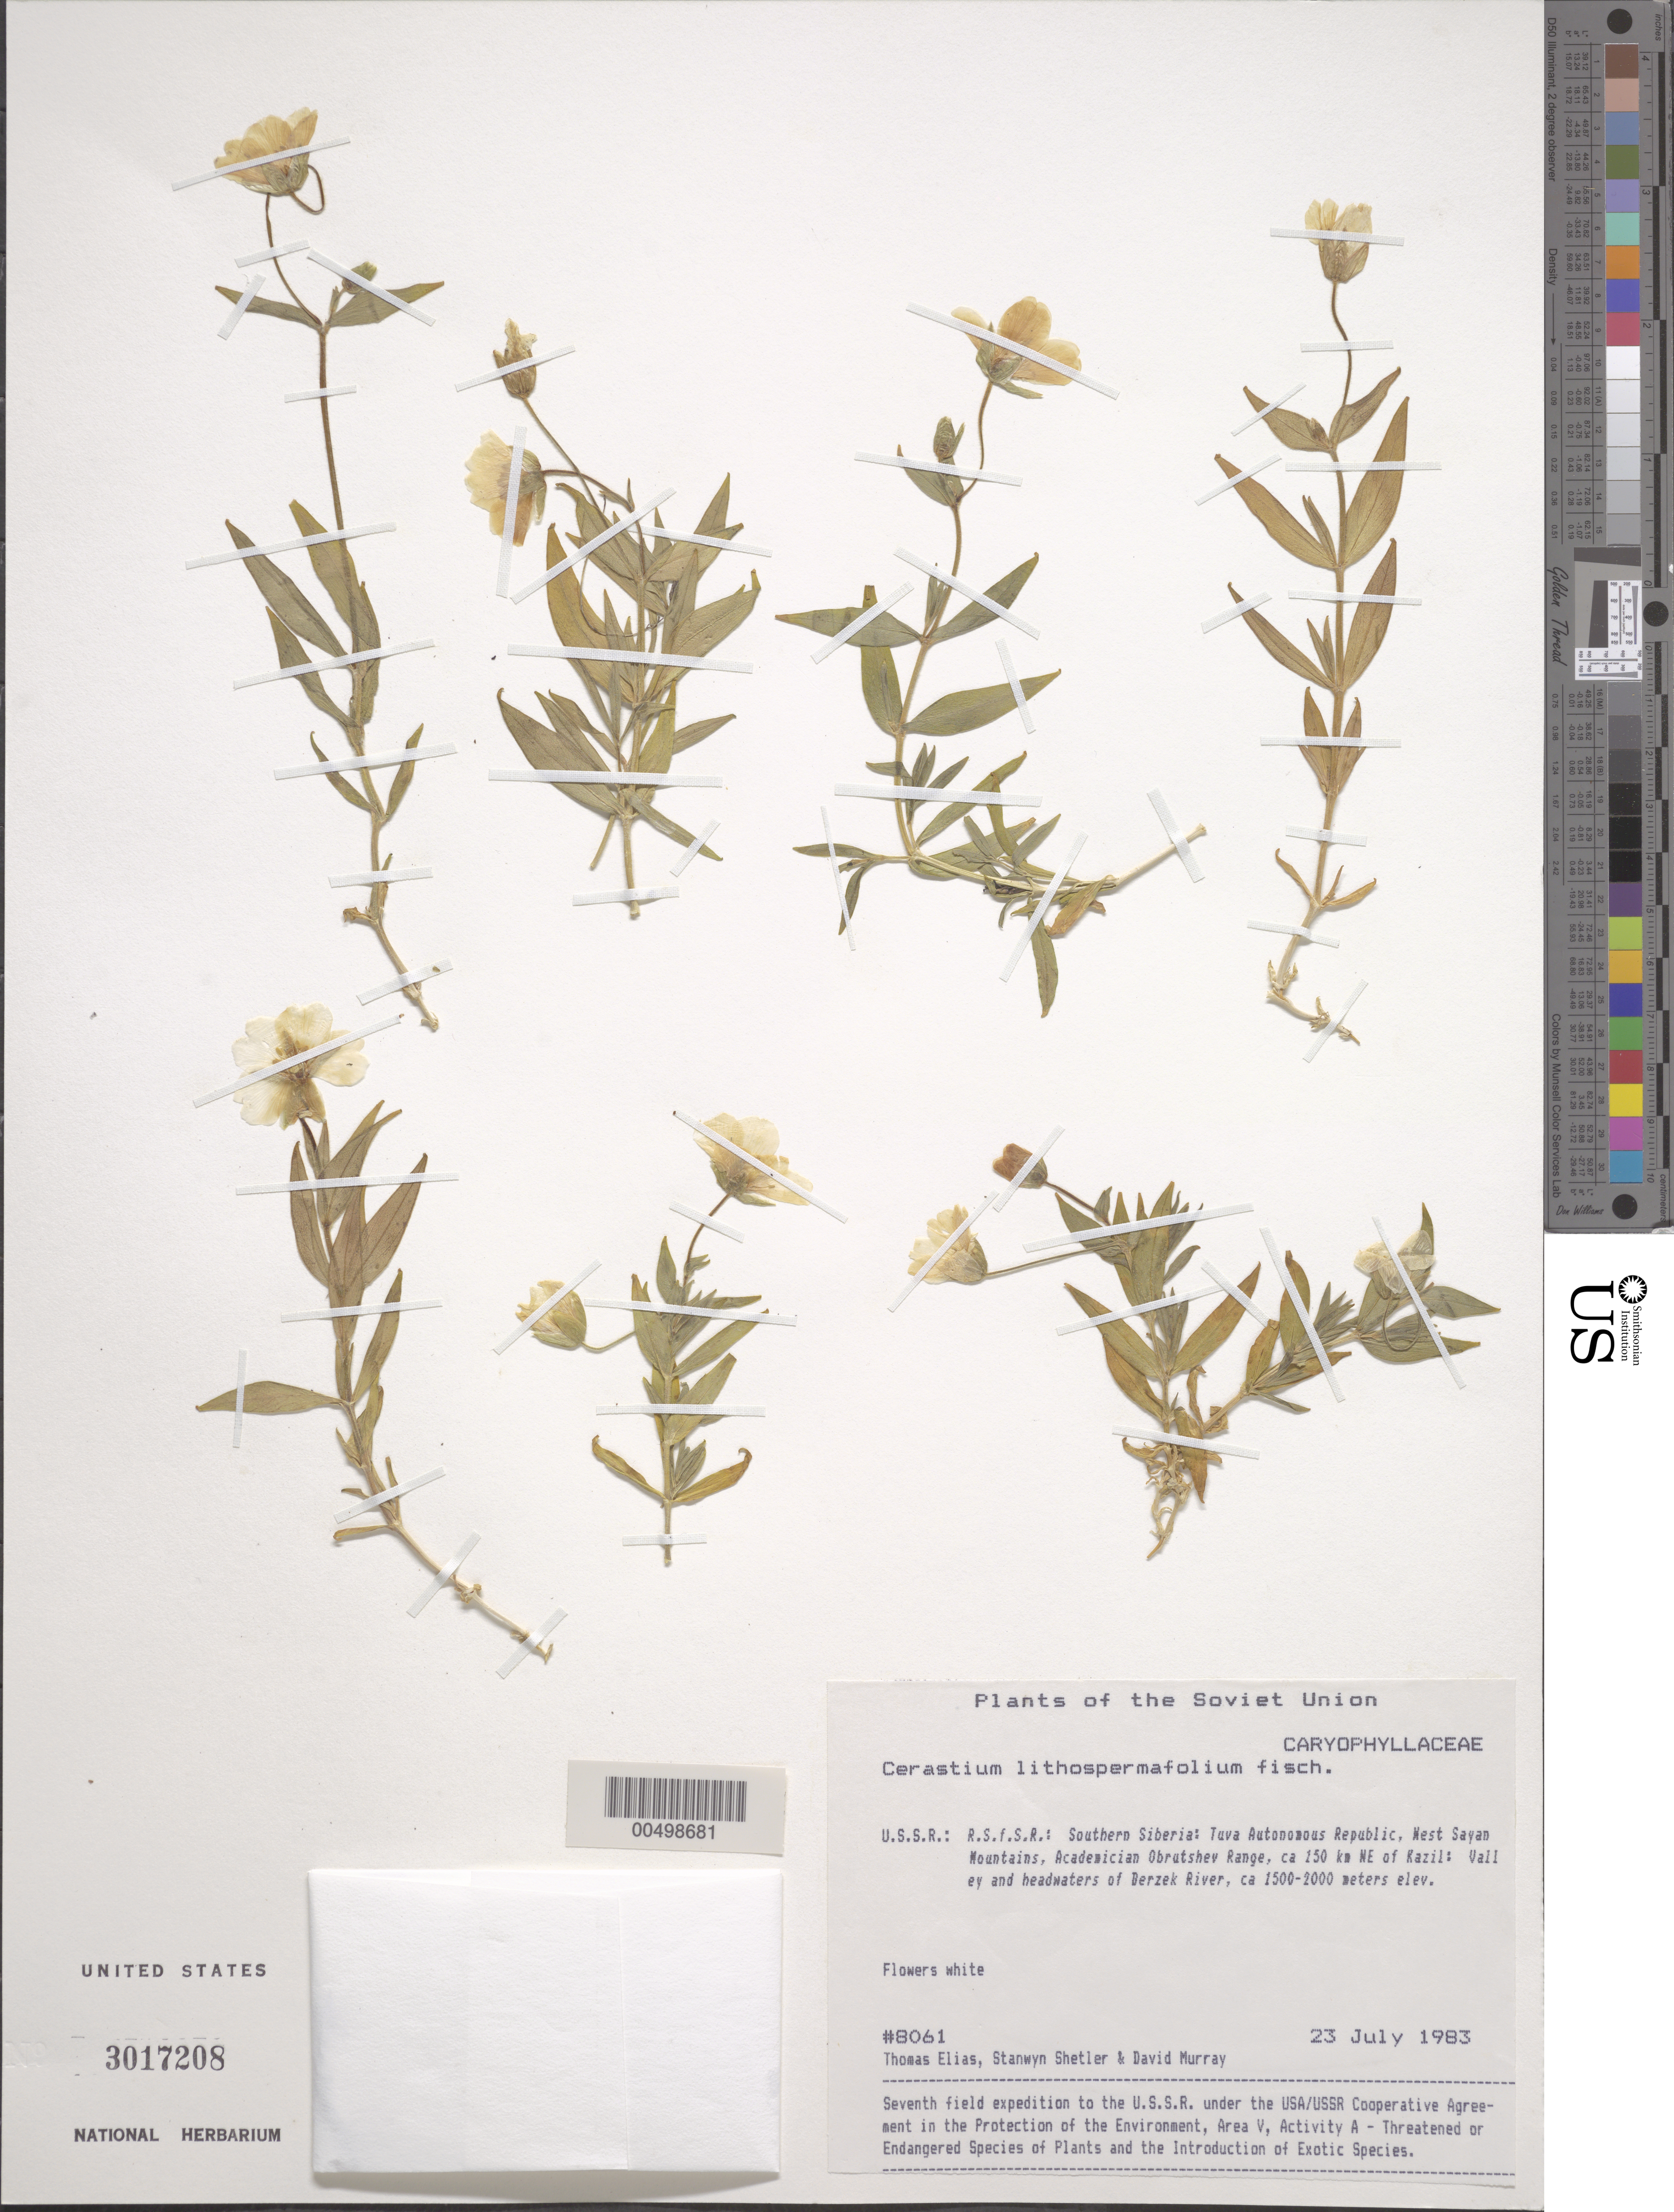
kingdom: Plantae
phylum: Tracheophyta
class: Magnoliopsida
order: Caryophyllales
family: Caryophyllaceae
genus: Cerastium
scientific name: Cerastium lithospermafolium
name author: Fisch.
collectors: T. Elias, S. Shetler & D. F. Murray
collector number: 8061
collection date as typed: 23 Jul 1983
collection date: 1983-07-23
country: Russian Federation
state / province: Tuva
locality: West Sayan Mountains, Academician Obrutshev Range, ca. 150 km NE of Kazil [Kyzyl], Derzek River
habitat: valley and headwaters of river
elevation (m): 1500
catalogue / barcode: US 3017208